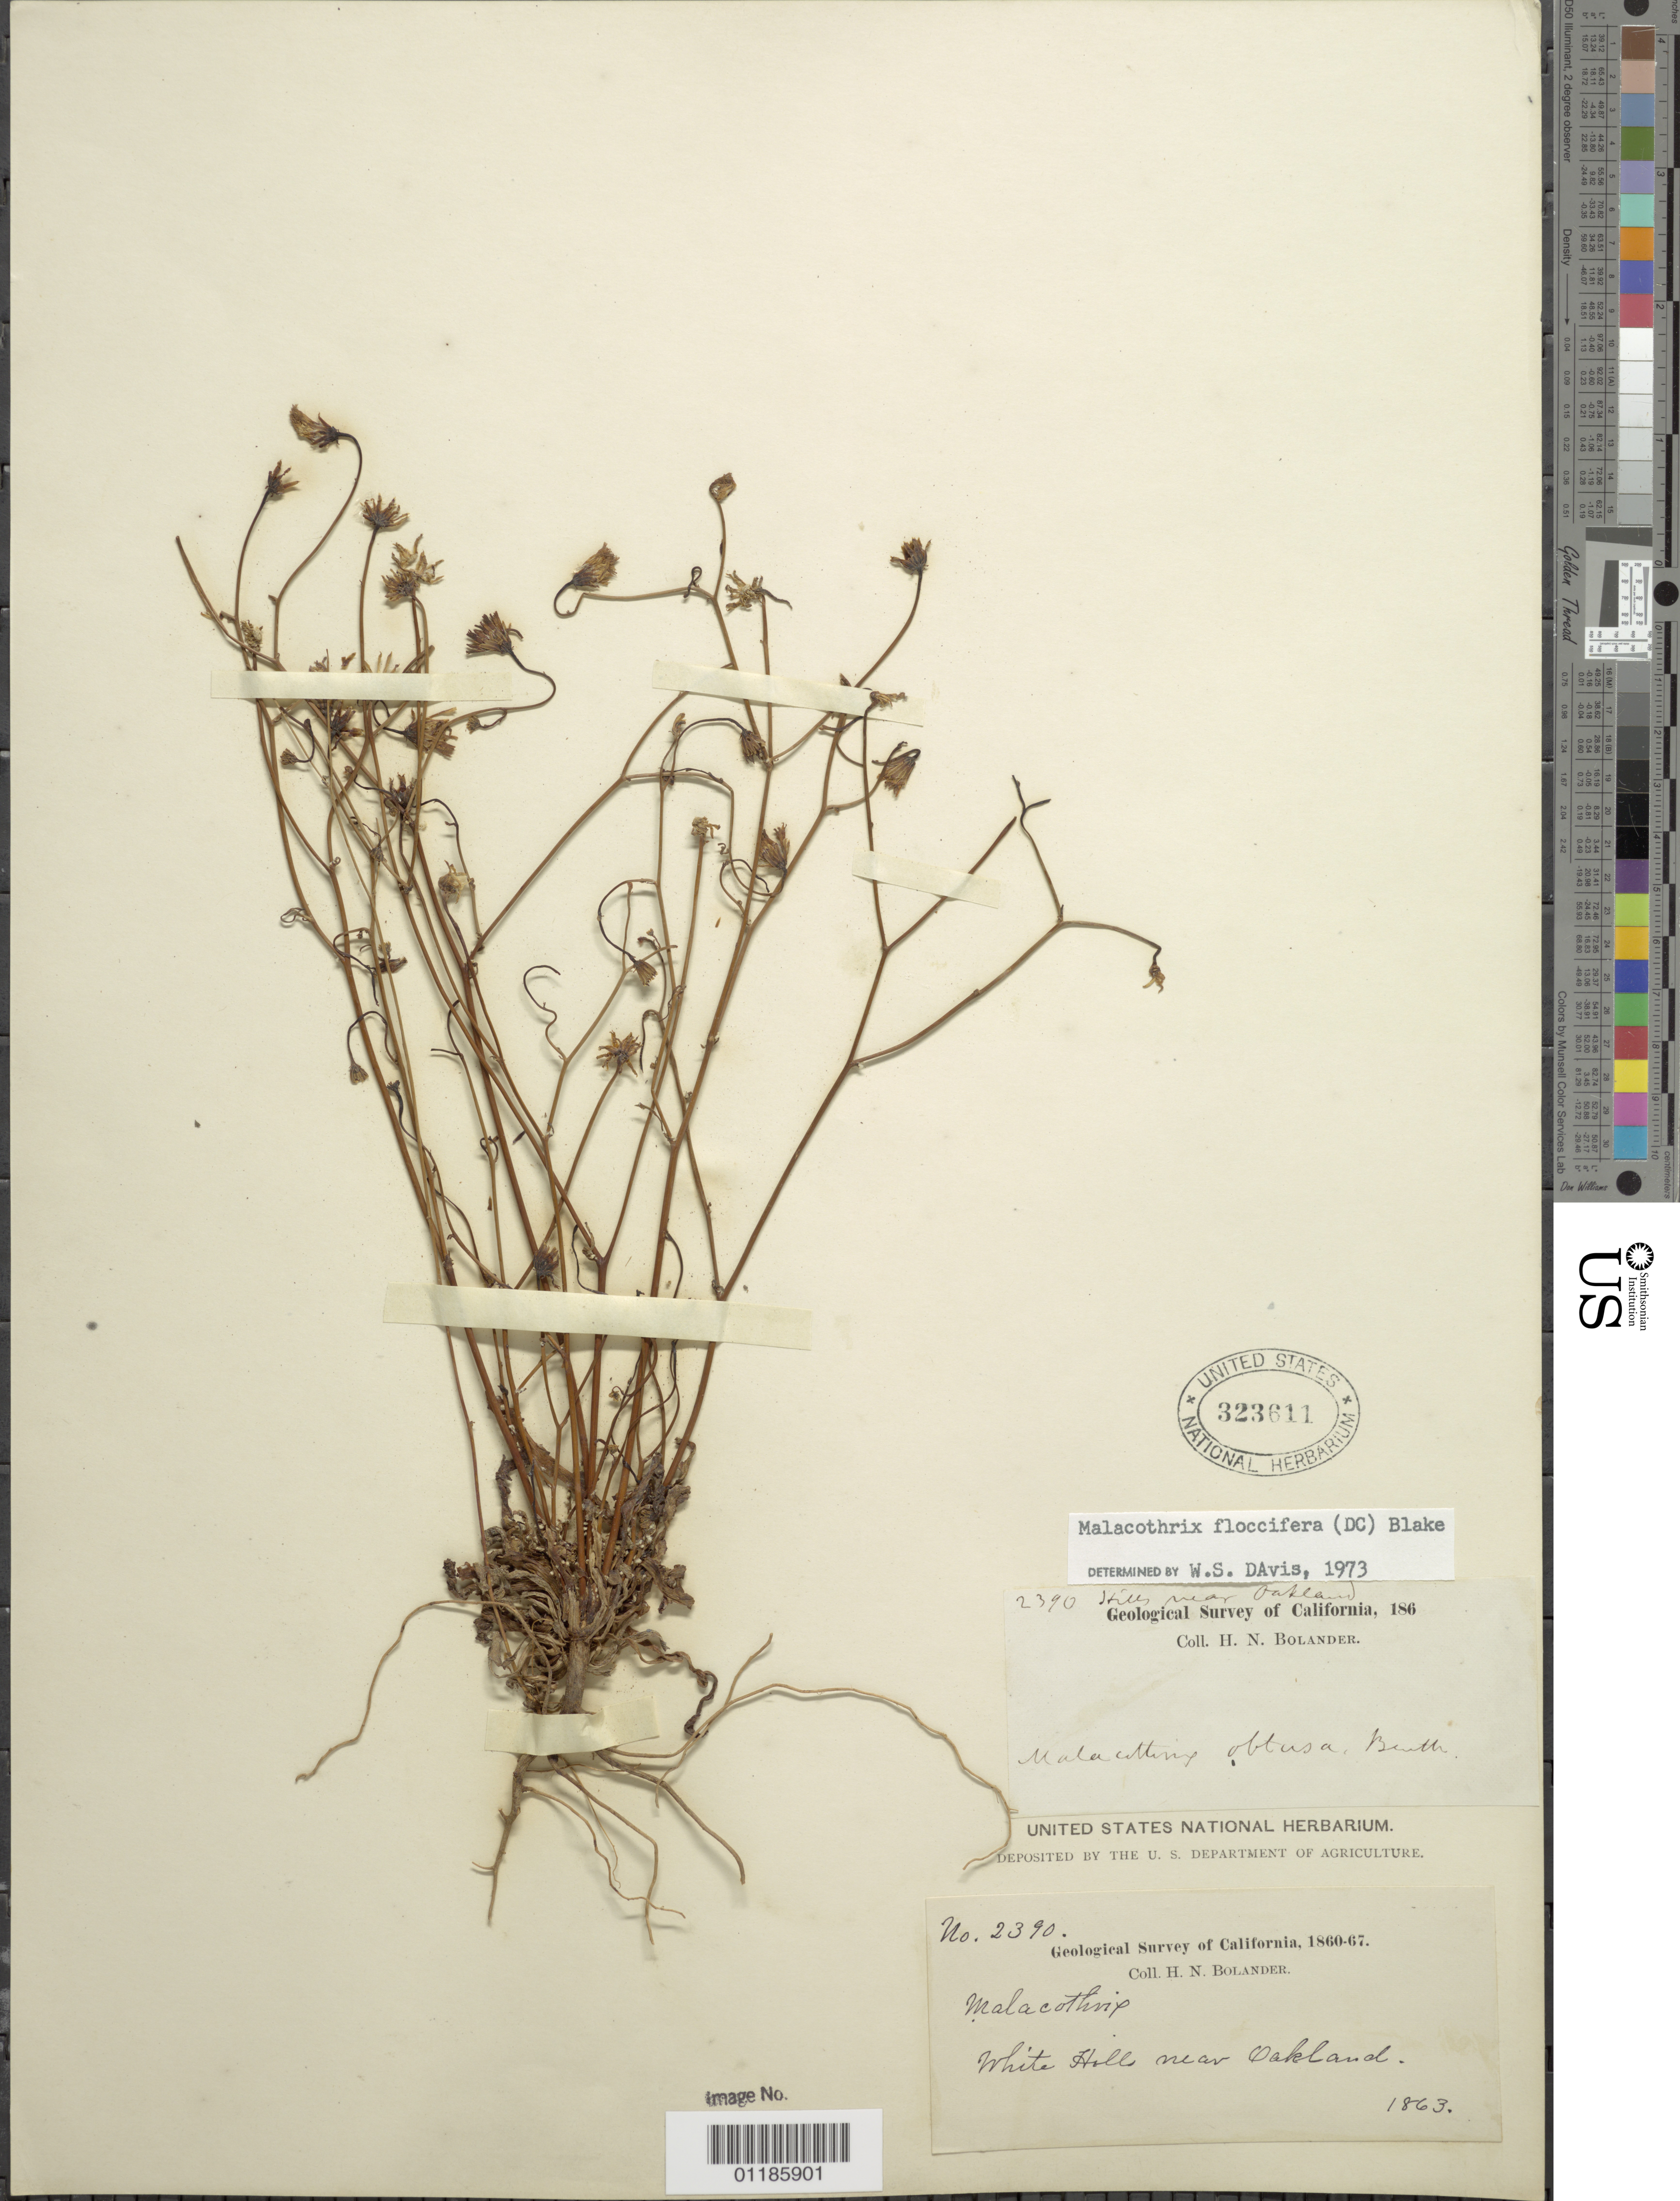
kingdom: Plantae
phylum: Tracheophyta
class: Magnoliopsida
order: Asterales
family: Asteraceae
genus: Malacothrix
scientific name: Malacothrix floccifera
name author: (DC.) S.F. Blake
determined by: Davis, W. S.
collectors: H. Bolander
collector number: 2390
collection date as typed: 1863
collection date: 1863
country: United States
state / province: California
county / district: Alameda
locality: White Hills near Oakland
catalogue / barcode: US 323611